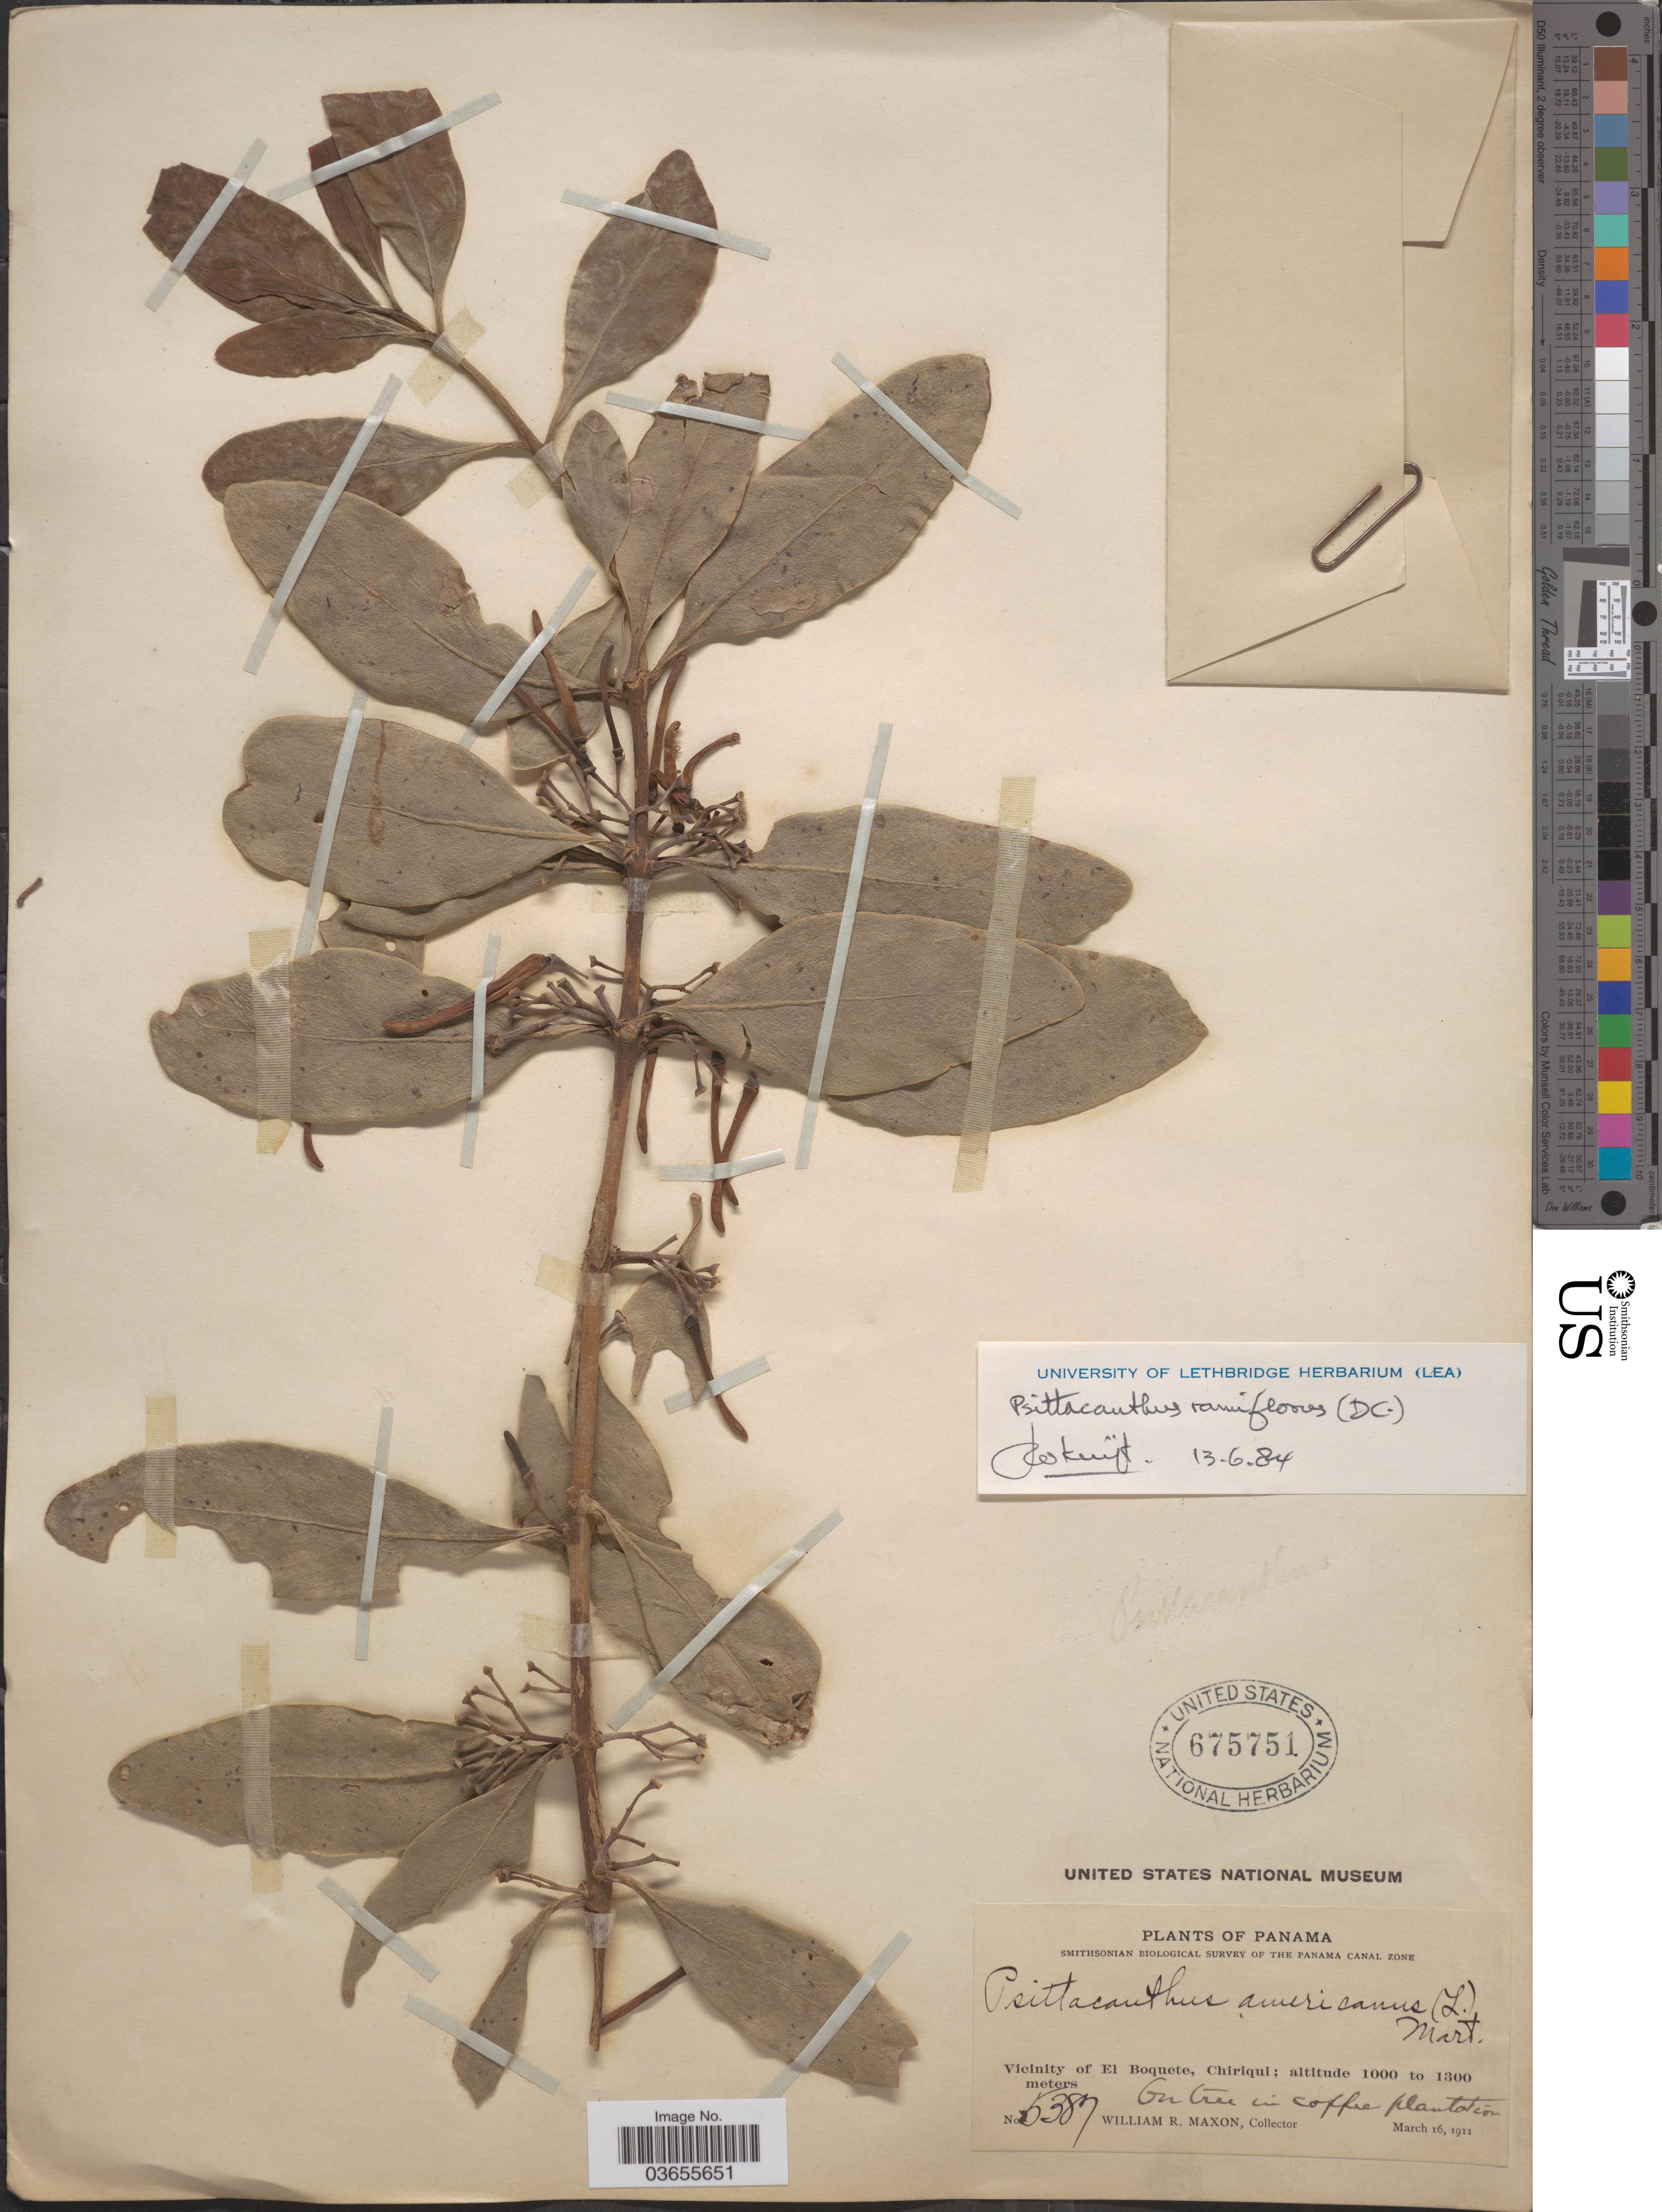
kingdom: Plantae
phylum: Tracheophyta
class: Magnoliopsida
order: Santalales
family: Loranthaceae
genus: Psittacanthus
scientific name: Psittacanthus ramiflorus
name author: (Moc. & Sessé ex DC.) G. Don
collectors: W. R. Maxon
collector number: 5387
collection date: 1911-03-16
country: Panama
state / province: Chiriqui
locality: Vicinity of El Boquete.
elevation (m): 1000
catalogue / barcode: US 675751